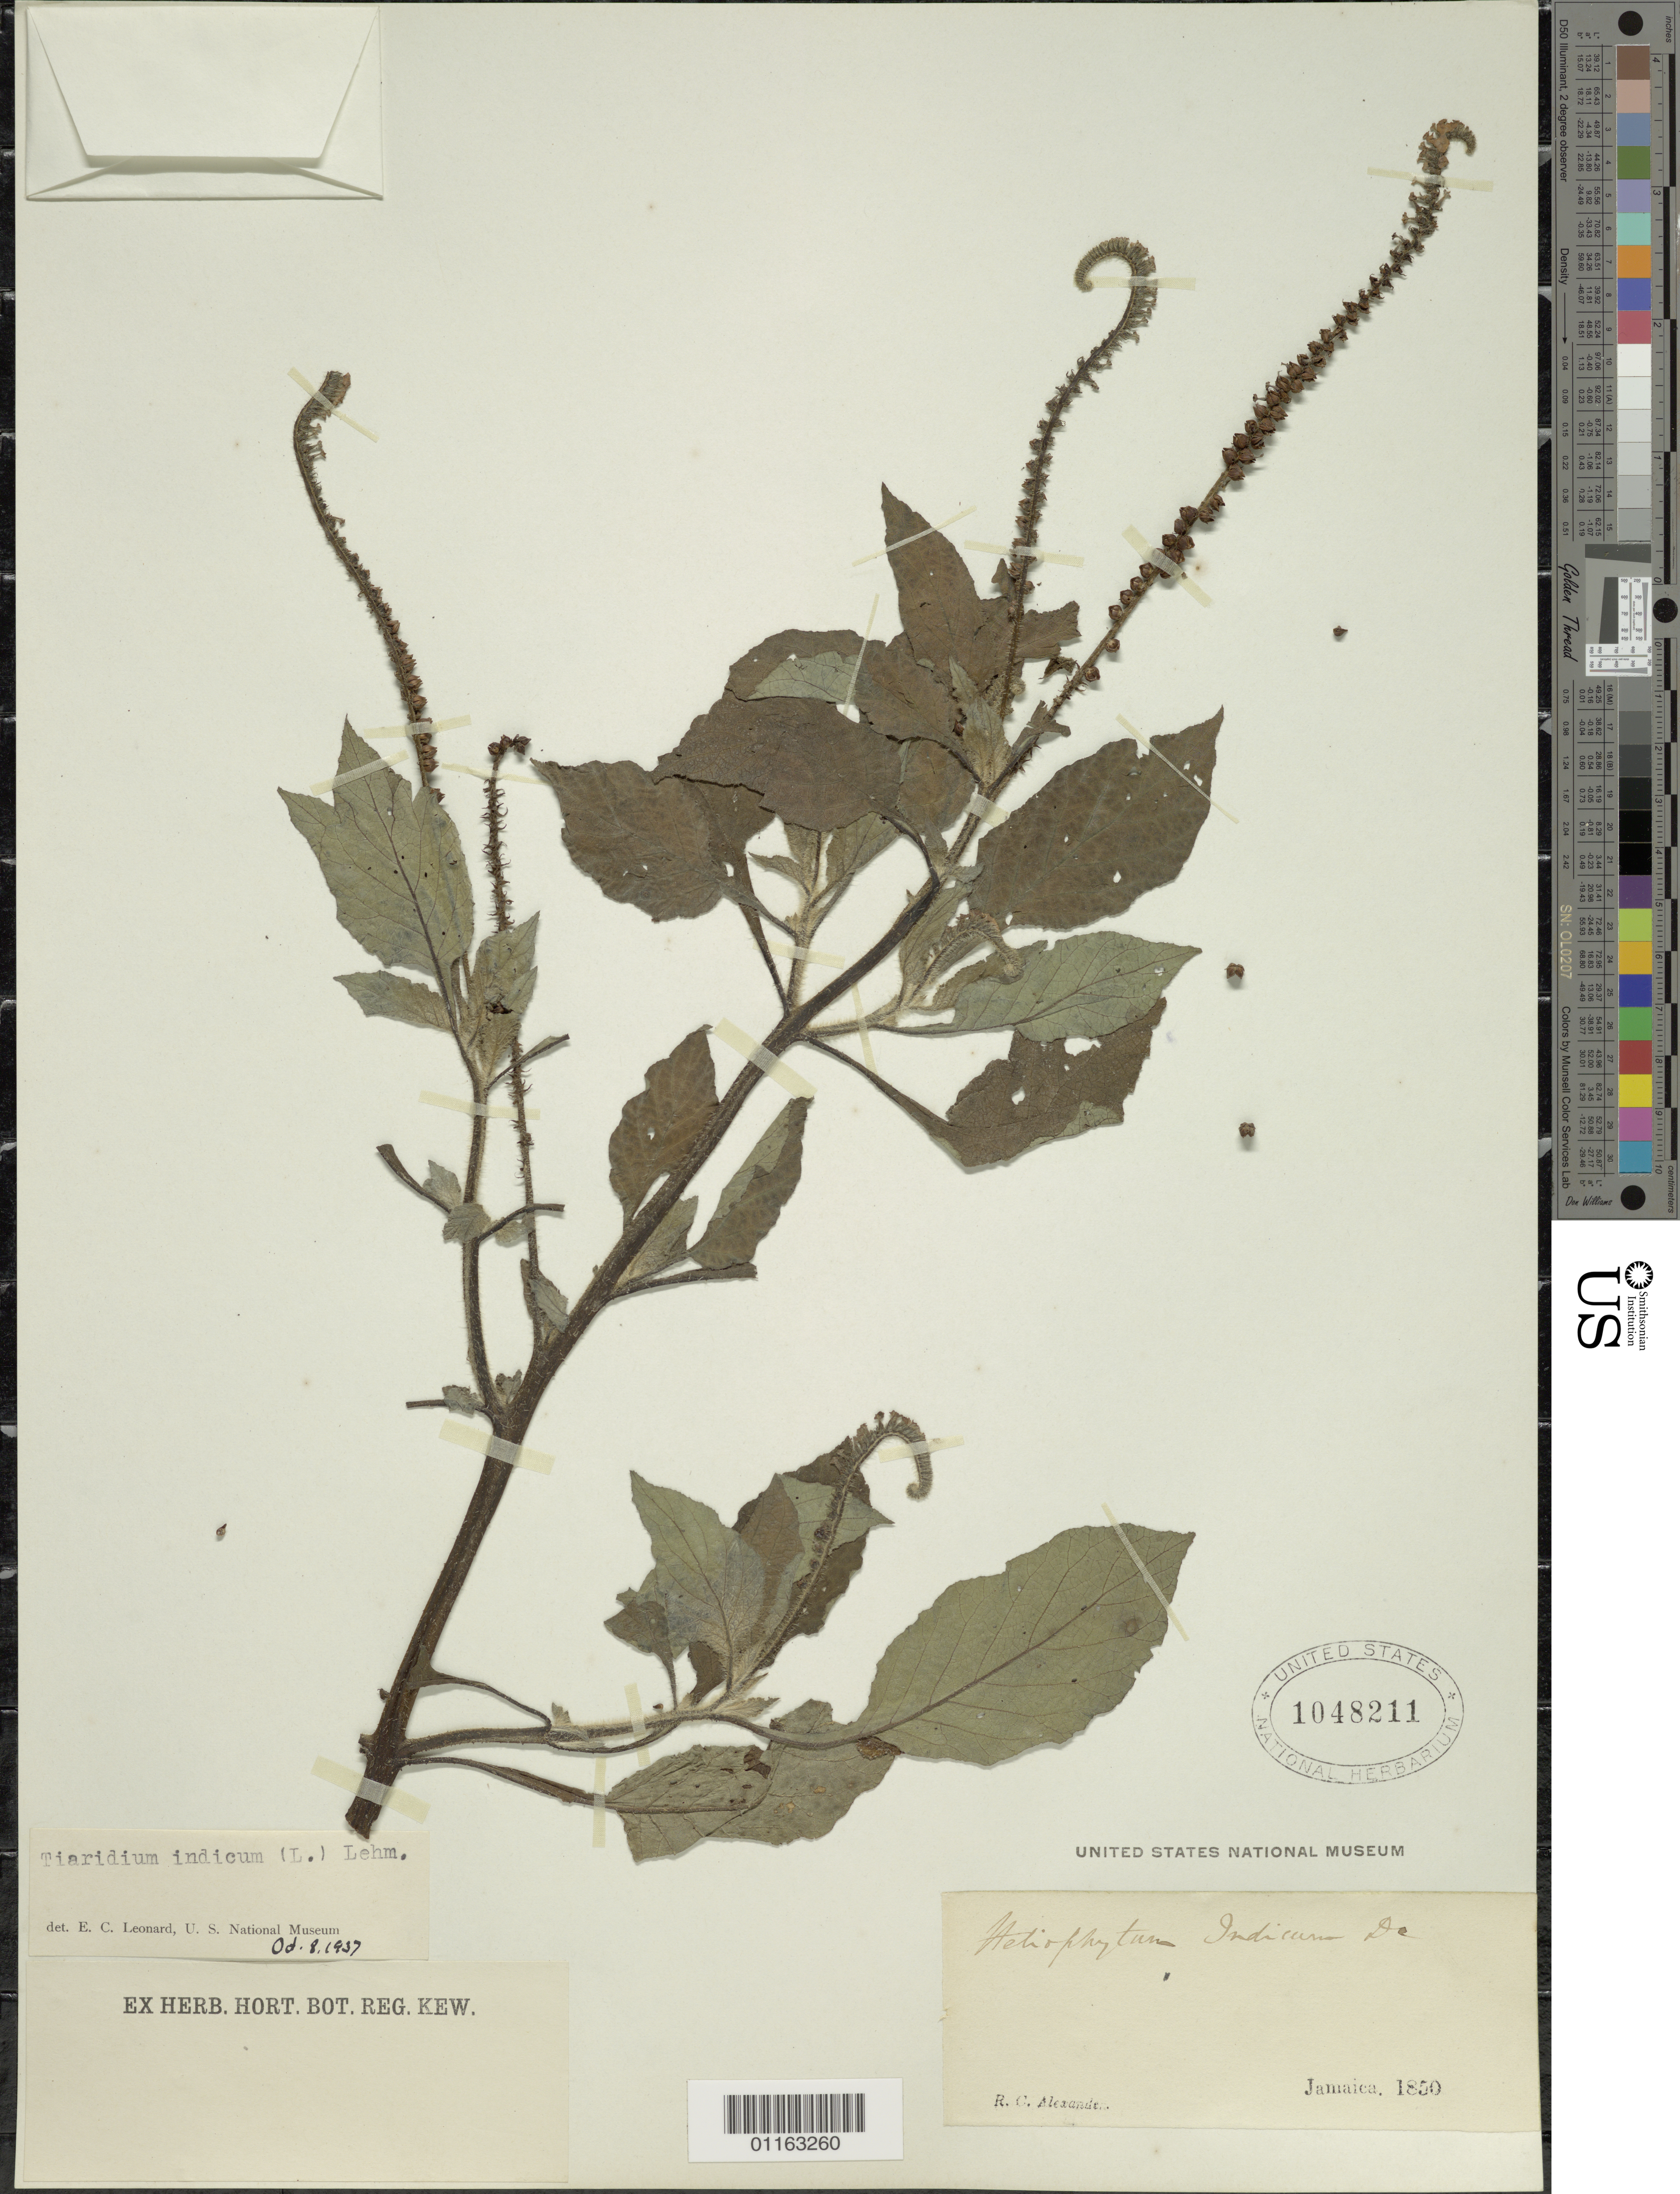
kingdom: Plantae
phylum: Tracheophyta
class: Magnoliopsida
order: Boraginales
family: Heliotropiaceae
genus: Heliotropium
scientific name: Heliotropium indicum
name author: L.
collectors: R. C. Alexander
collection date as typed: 1850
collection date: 1850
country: Jamaica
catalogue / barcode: US 1048211